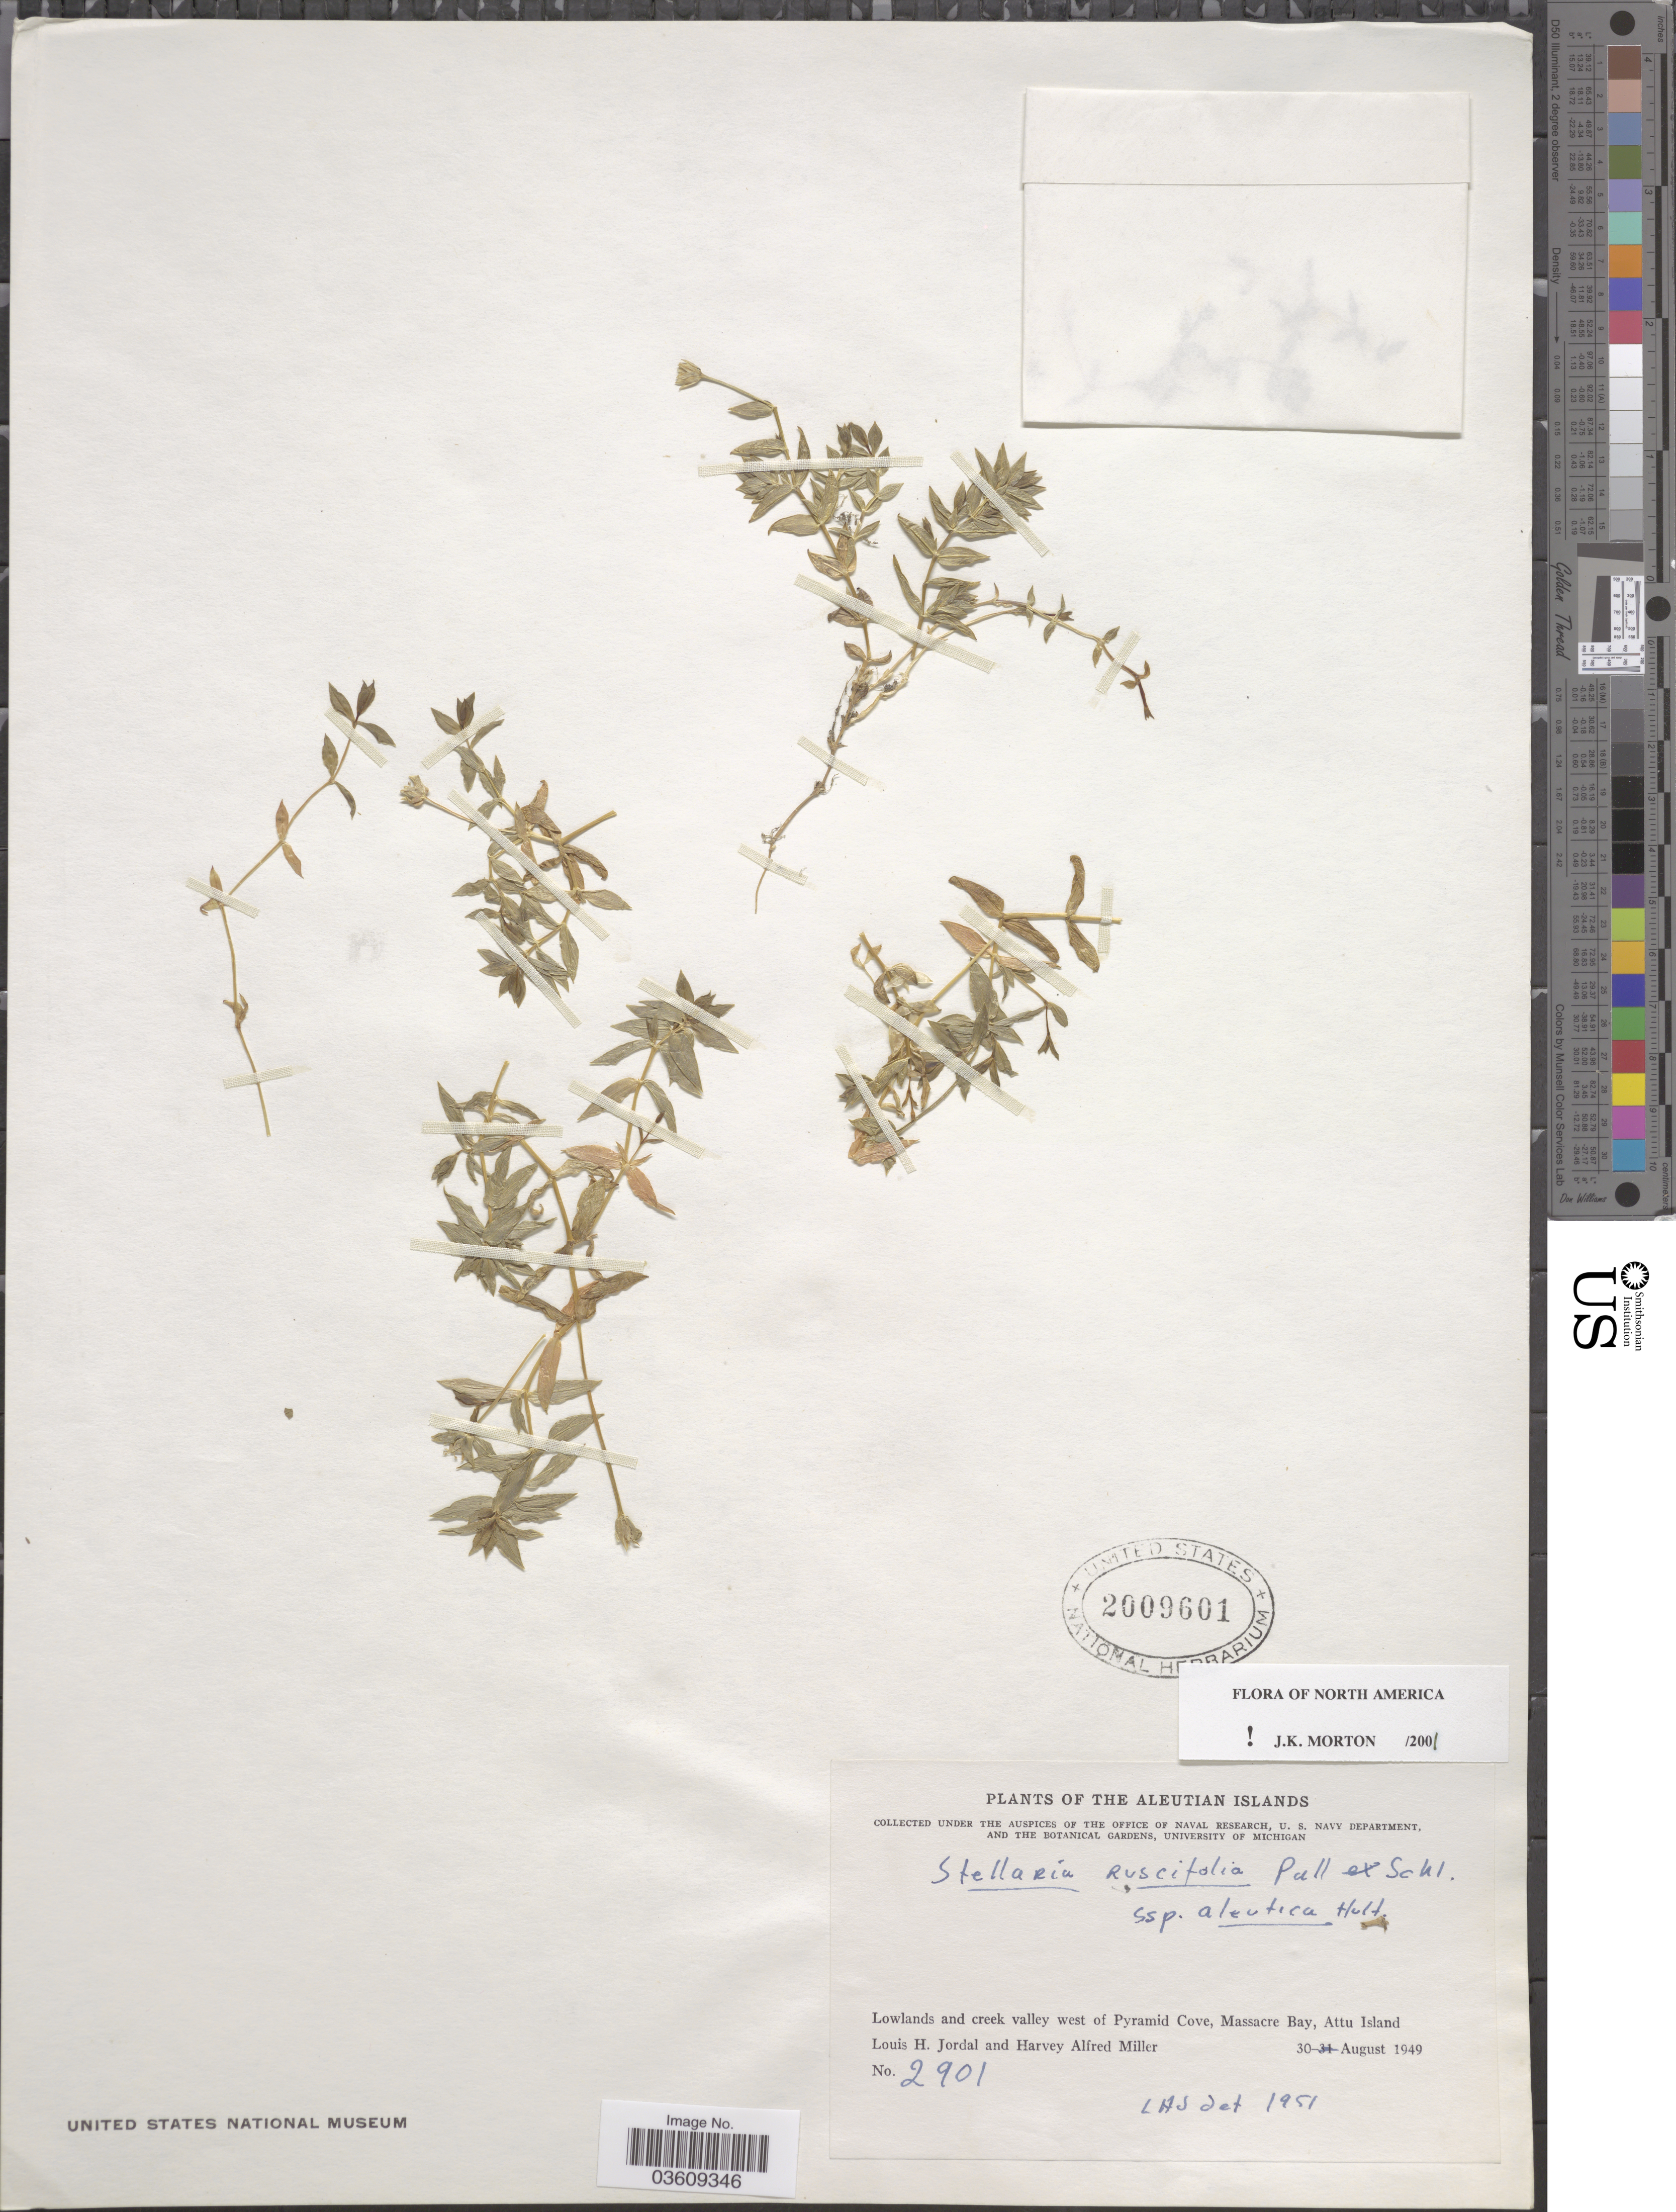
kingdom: Plantae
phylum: Tracheophyta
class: Magnoliopsida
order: Caryophyllales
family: Caryophyllaceae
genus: Stellaria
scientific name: Stellaria ruscifolia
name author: Pall. ex Schltdl.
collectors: L. Jordal & H. A. Miller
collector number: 2901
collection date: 1949-08-30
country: United States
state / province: Alaska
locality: Aleutian Islands. Lowlands and creek valley west of Pyramid Cove, Massacre Bay, Attu Island.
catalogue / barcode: US 2009601